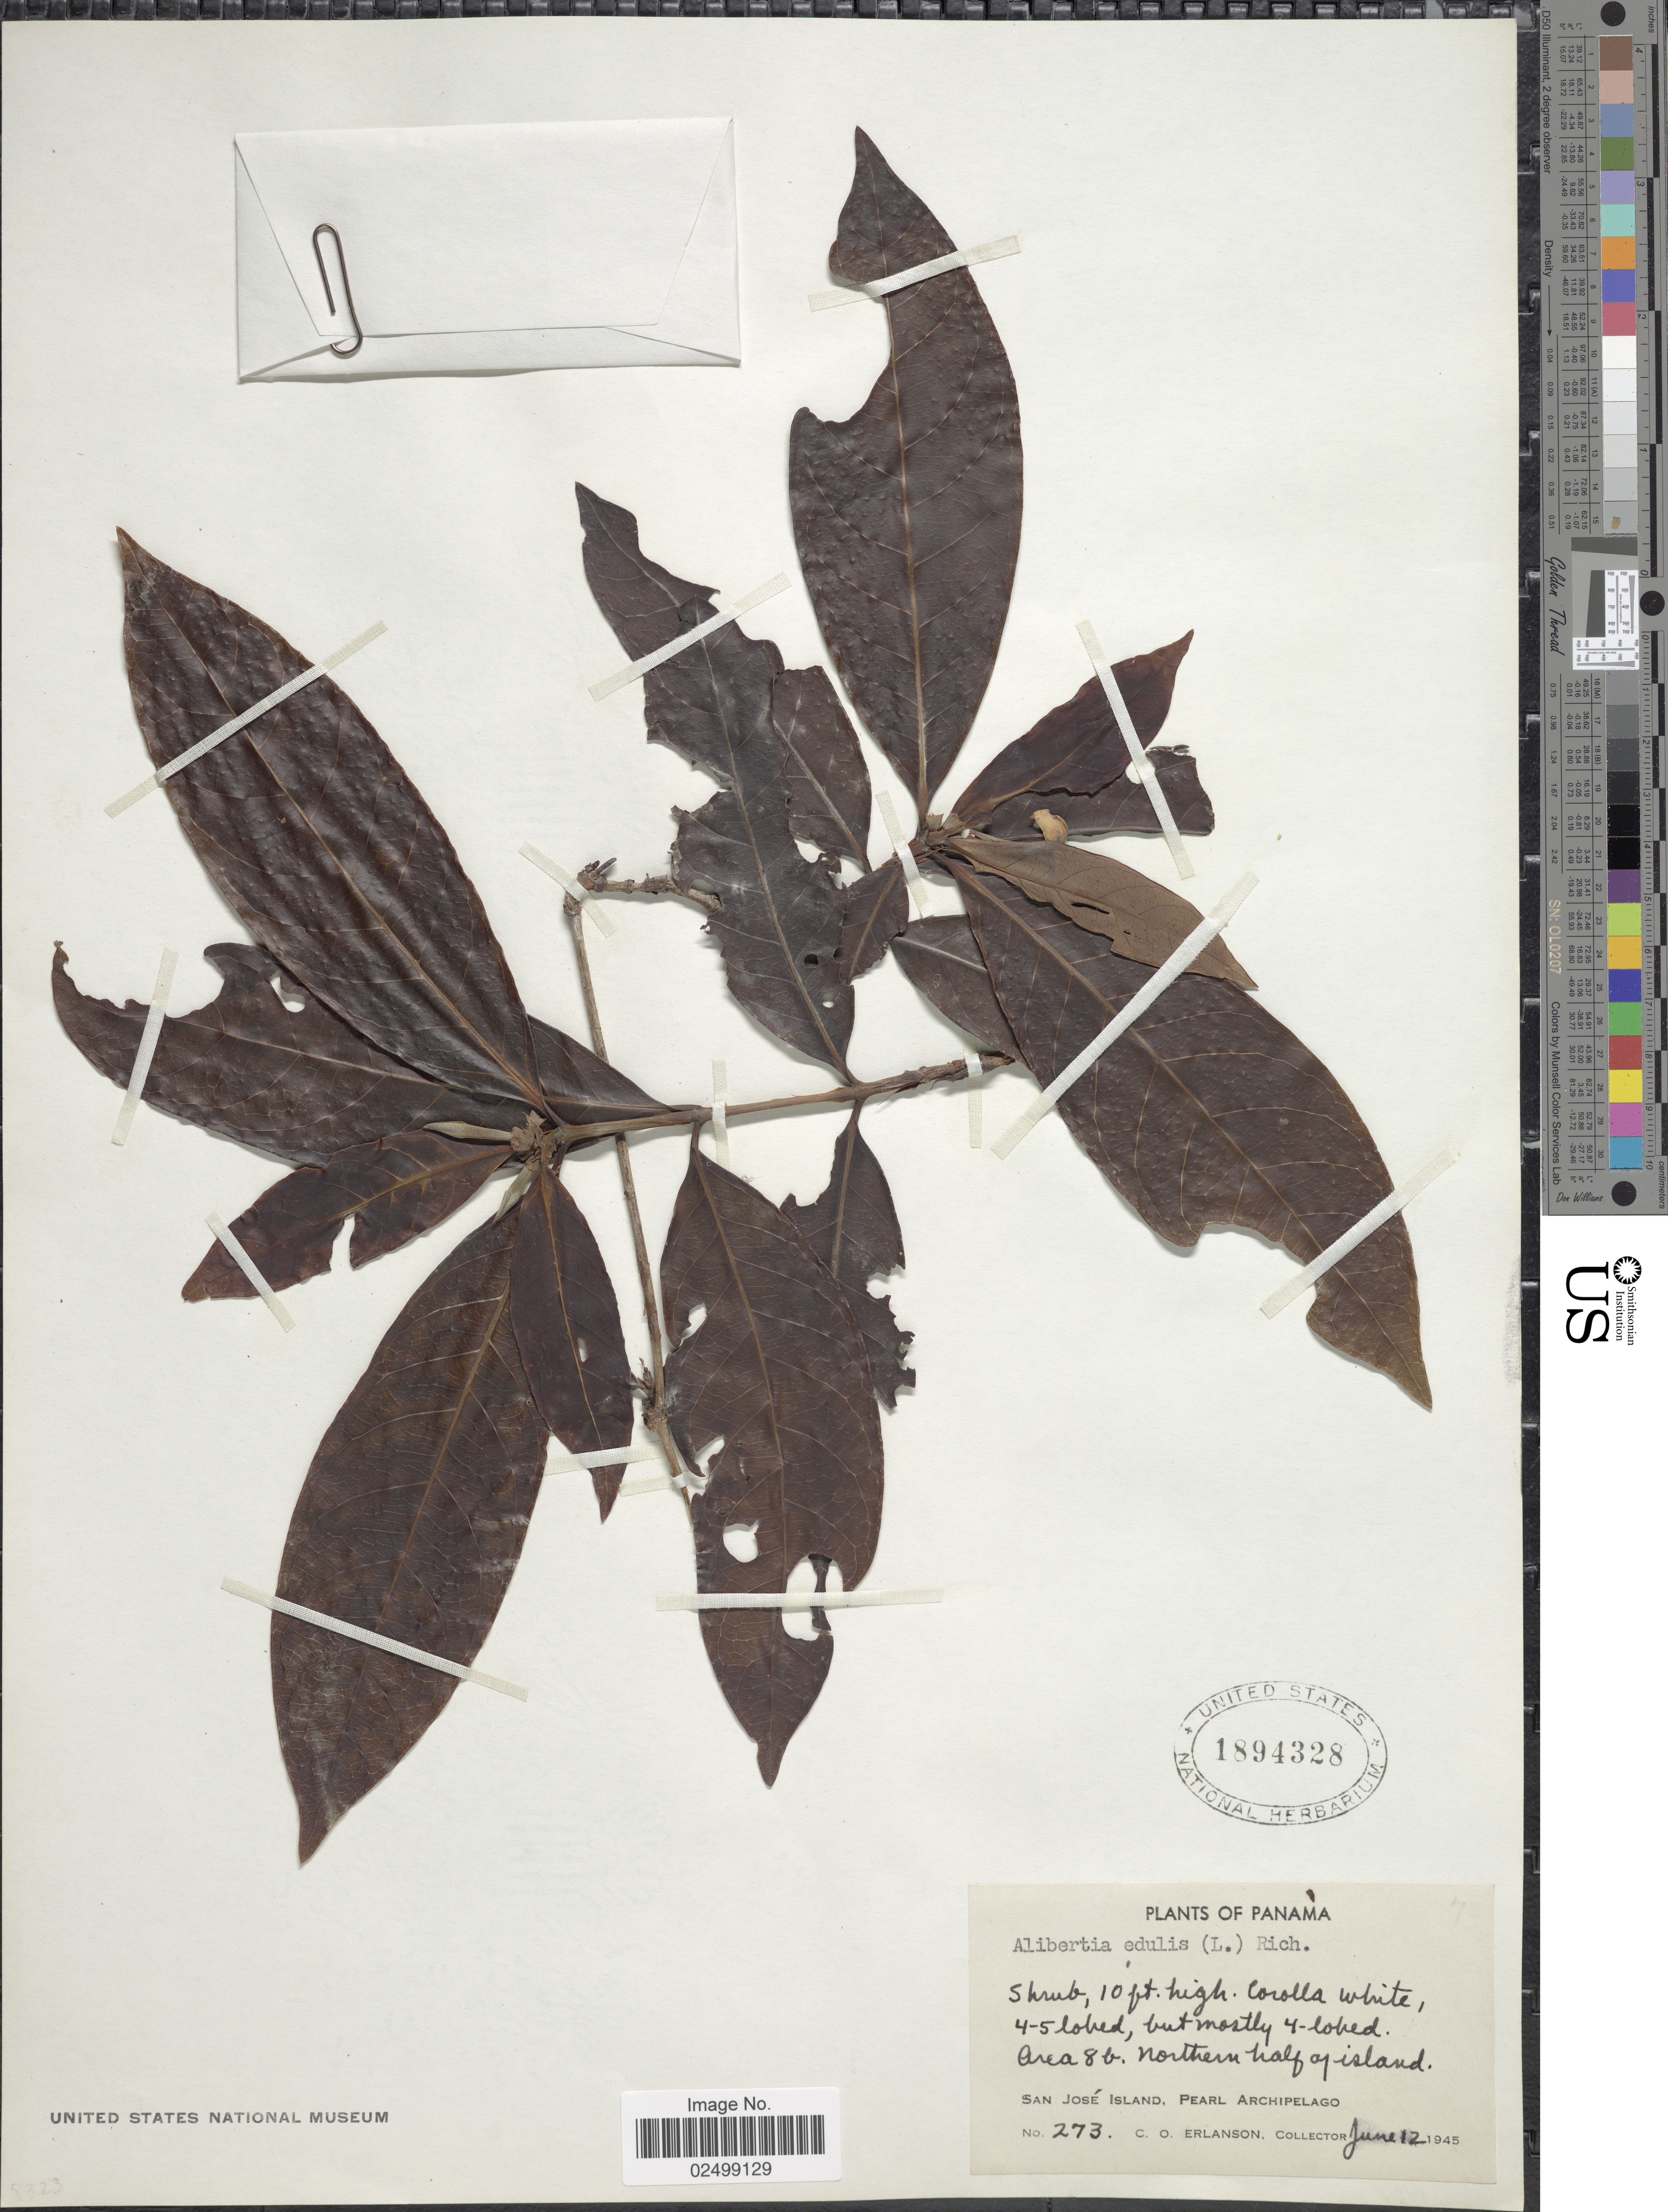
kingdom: Plantae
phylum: Tracheophyta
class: Magnoliopsida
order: Gentianales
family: Rubiaceae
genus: Alibertia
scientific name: Alibertia edulis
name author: (Rich.) A. Rich. ex DC.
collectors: C. O. Erlanson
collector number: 273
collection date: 1945-06-12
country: Panama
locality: San Jose Island, Pearl Archipelago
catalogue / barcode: US 1894328